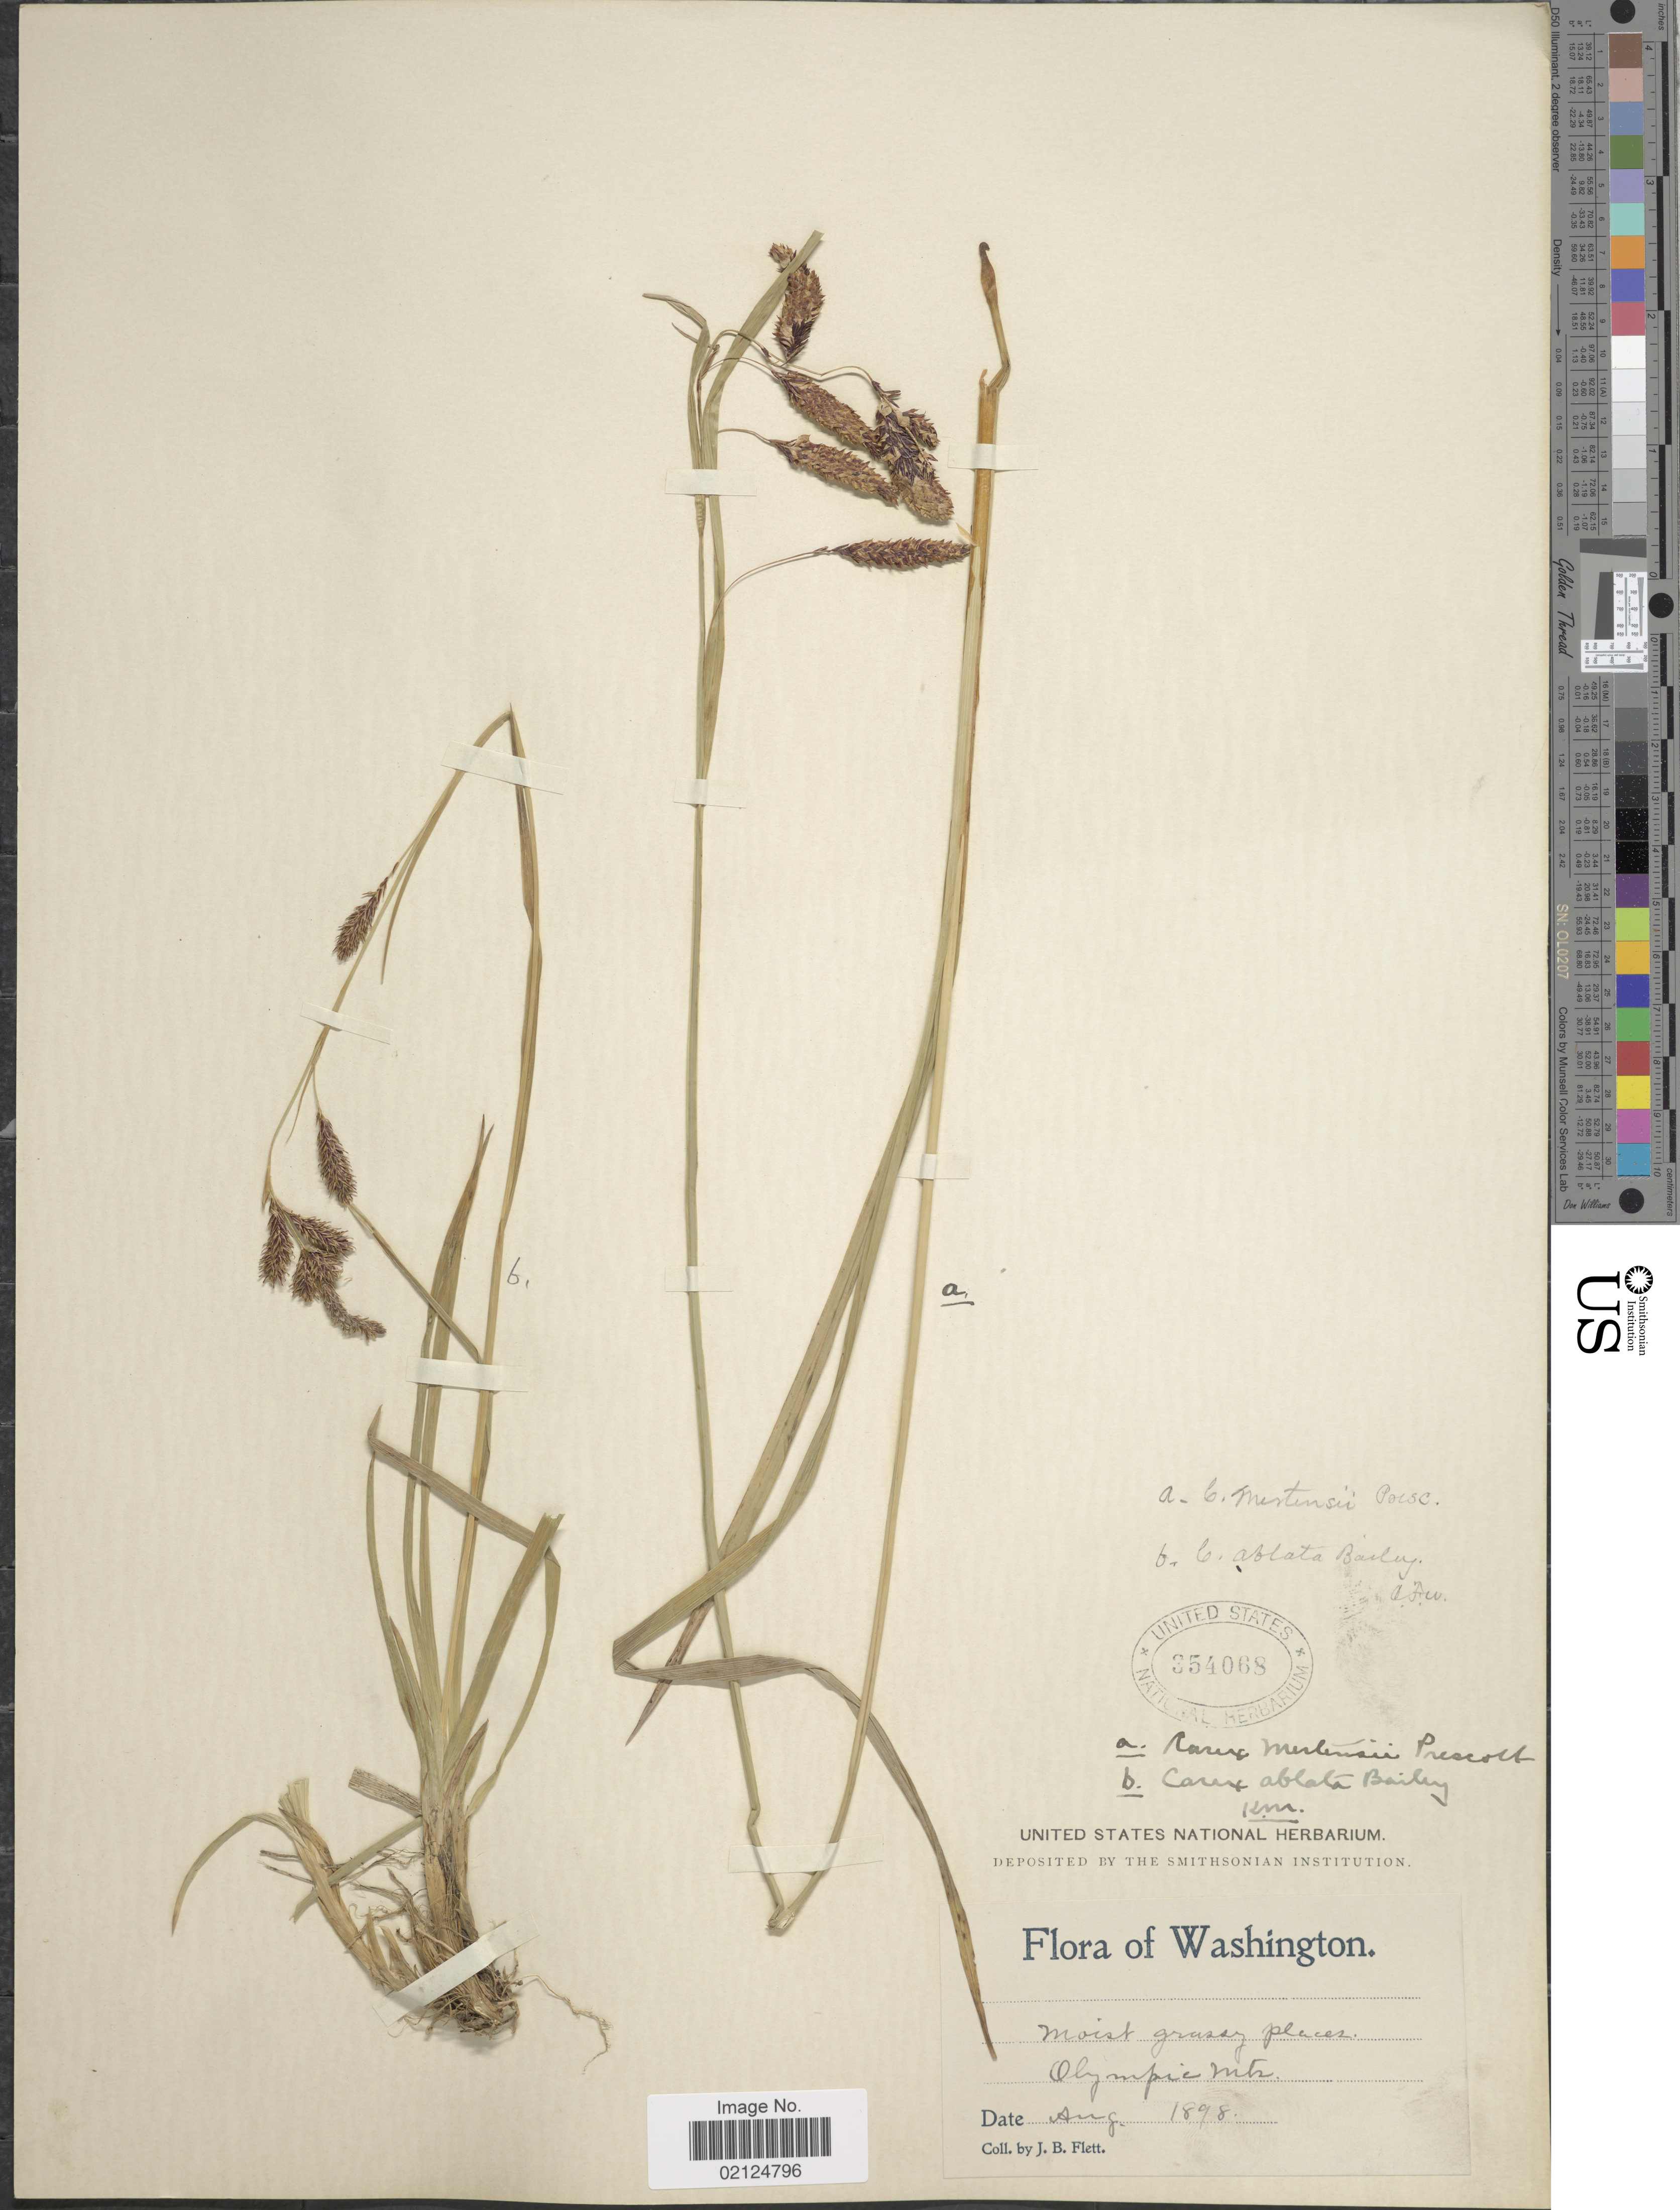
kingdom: Plantae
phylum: Tracheophyta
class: Liliopsida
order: Poales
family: Cyperaceae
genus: Carex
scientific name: Carex mertensii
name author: J.D. Prescott ex Bong.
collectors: J. Flett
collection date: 1898-08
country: United States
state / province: Washington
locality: Olympic Mts.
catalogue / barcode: US 354068